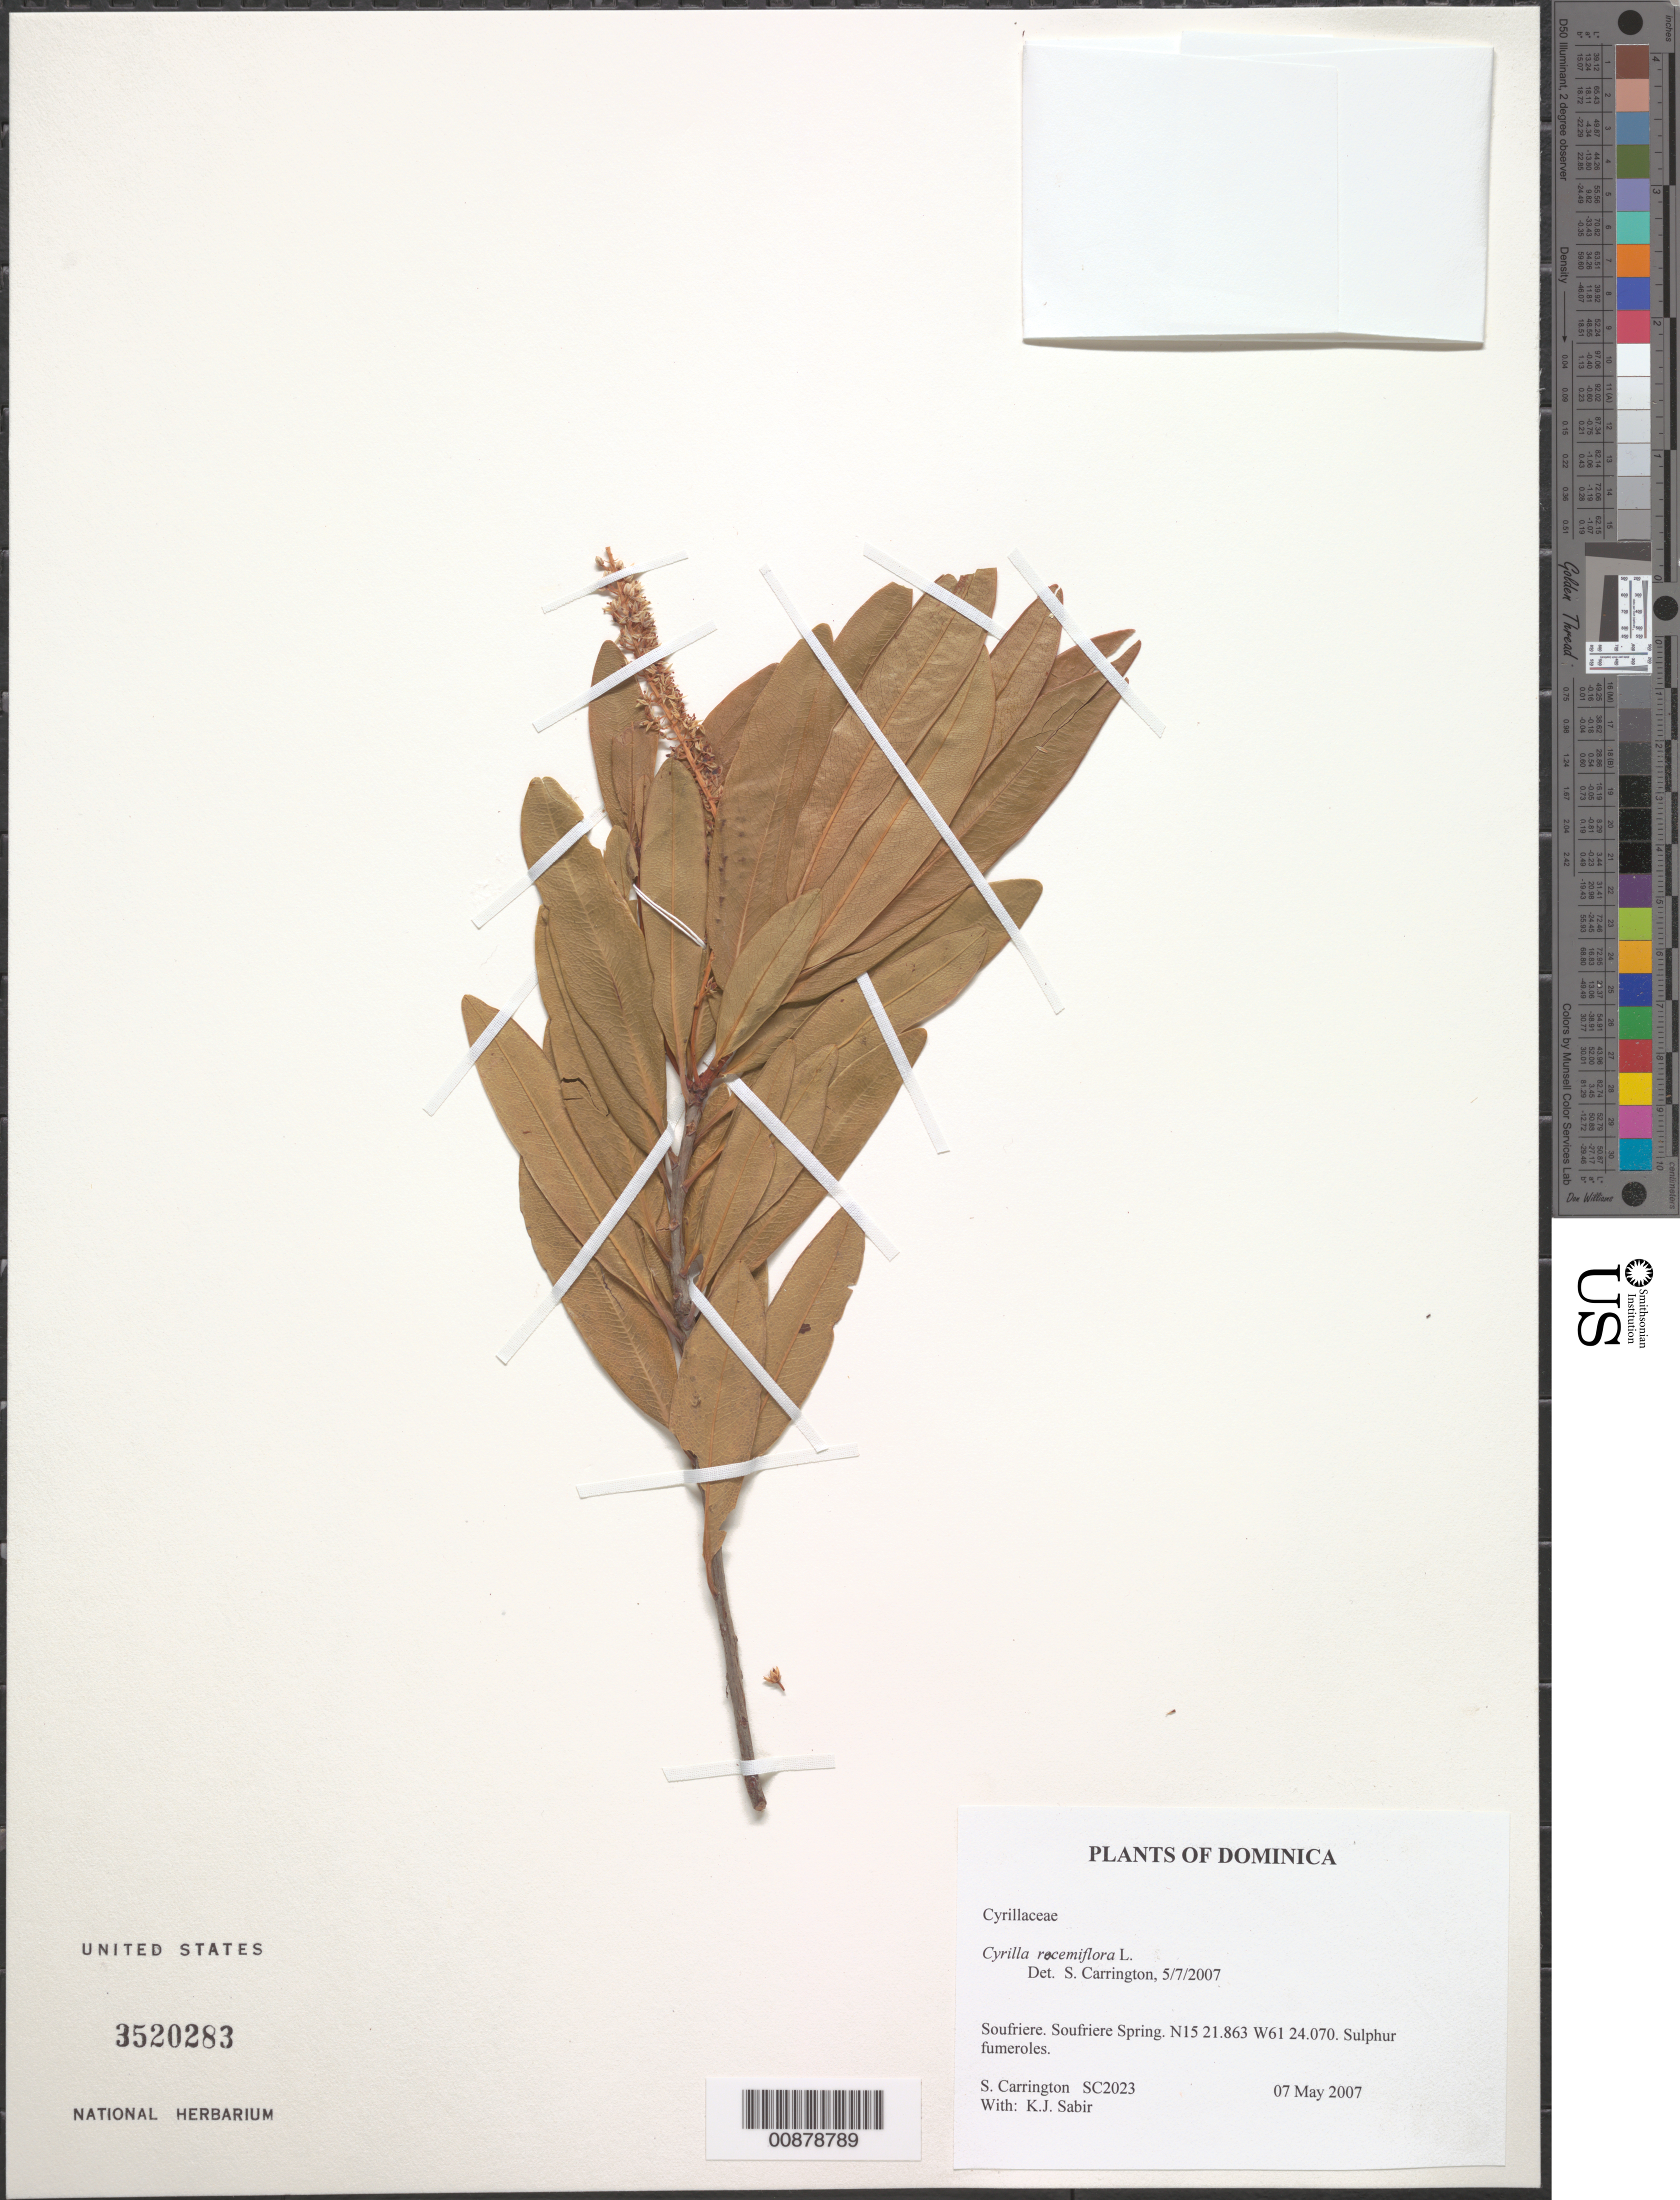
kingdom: Plantae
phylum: Tracheophyta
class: Magnoliopsida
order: Ericales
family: Cyrillaceae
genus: Cyrilla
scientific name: Cyrilla racemiflora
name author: L.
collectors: C. M. S. Carrington & K. Sabir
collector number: SC 2023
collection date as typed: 07 May 2007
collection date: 2007-05-07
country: Dominica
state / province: St. Mark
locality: Soufriere Spring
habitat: Sulphur fumeroles.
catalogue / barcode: US 3520283